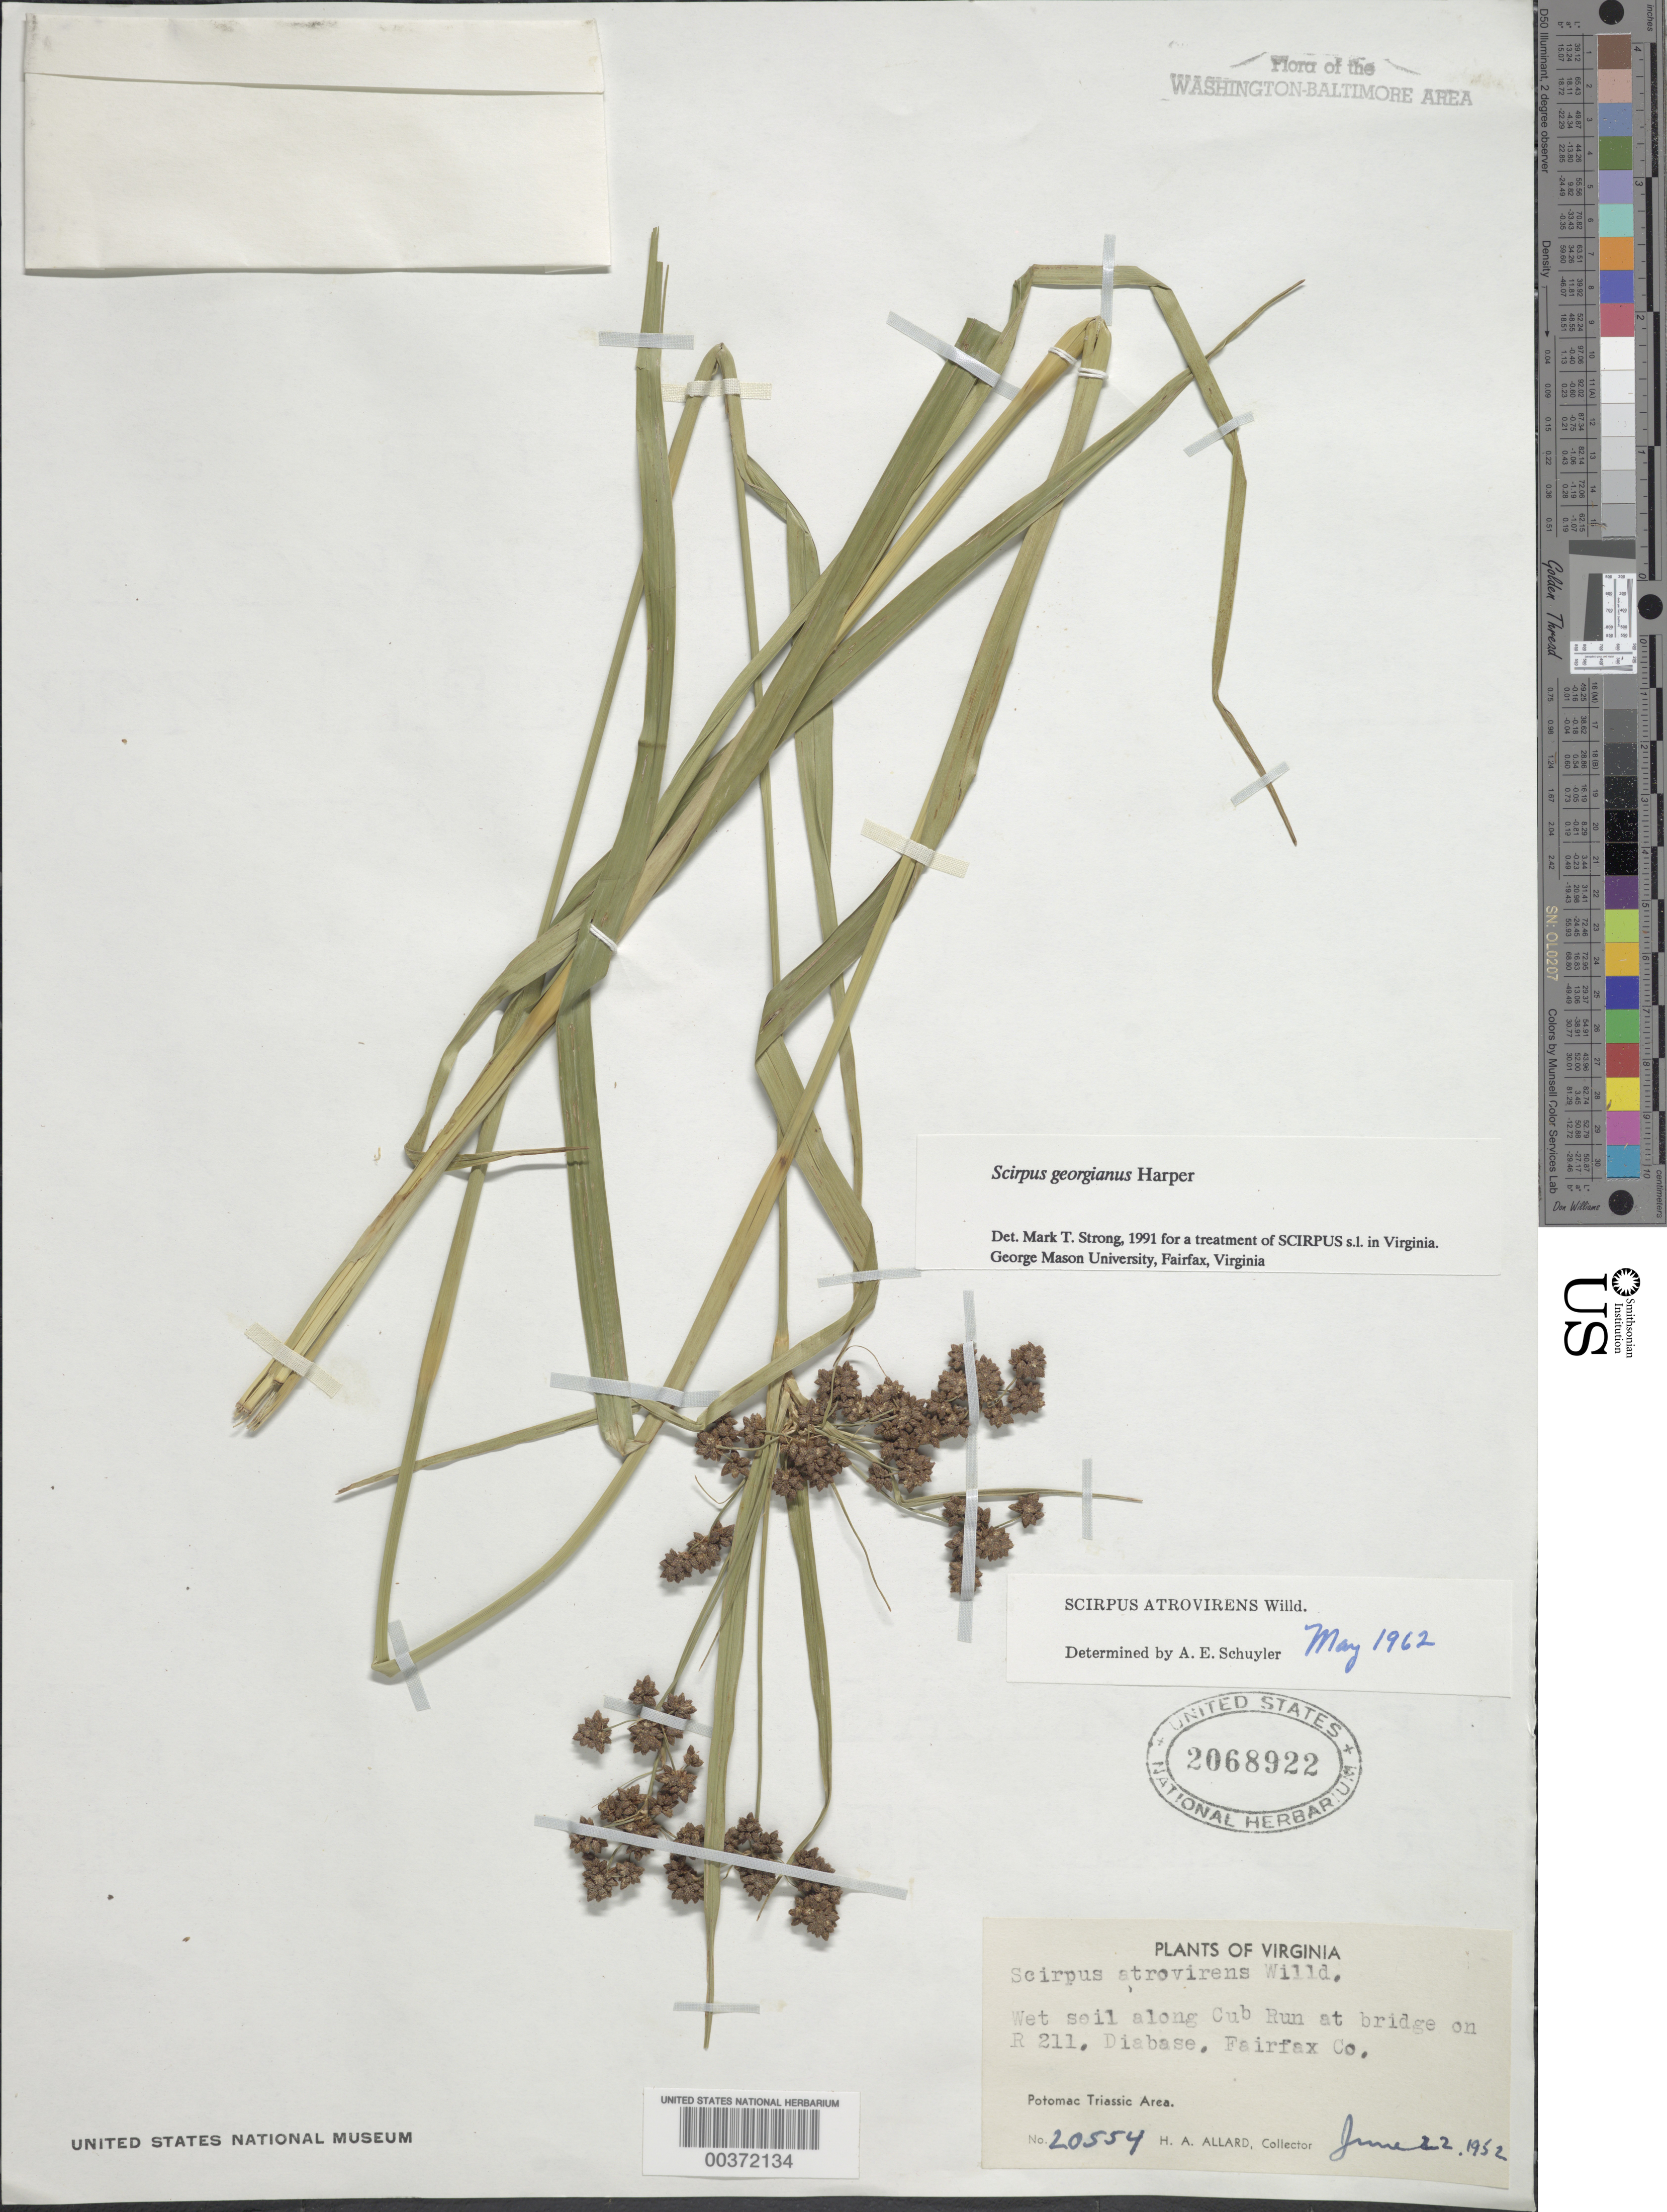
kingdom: Plantae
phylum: Tracheophyta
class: Liliopsida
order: Poales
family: Cyperaceae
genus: Scirpus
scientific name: Scirpus atrovirens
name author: Willd.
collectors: H. A. Allard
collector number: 20554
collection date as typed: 22 Jun 1952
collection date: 1952-06-22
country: United States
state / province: Virginia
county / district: Fairfax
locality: Cub Run at Route 211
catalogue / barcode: US 2068922